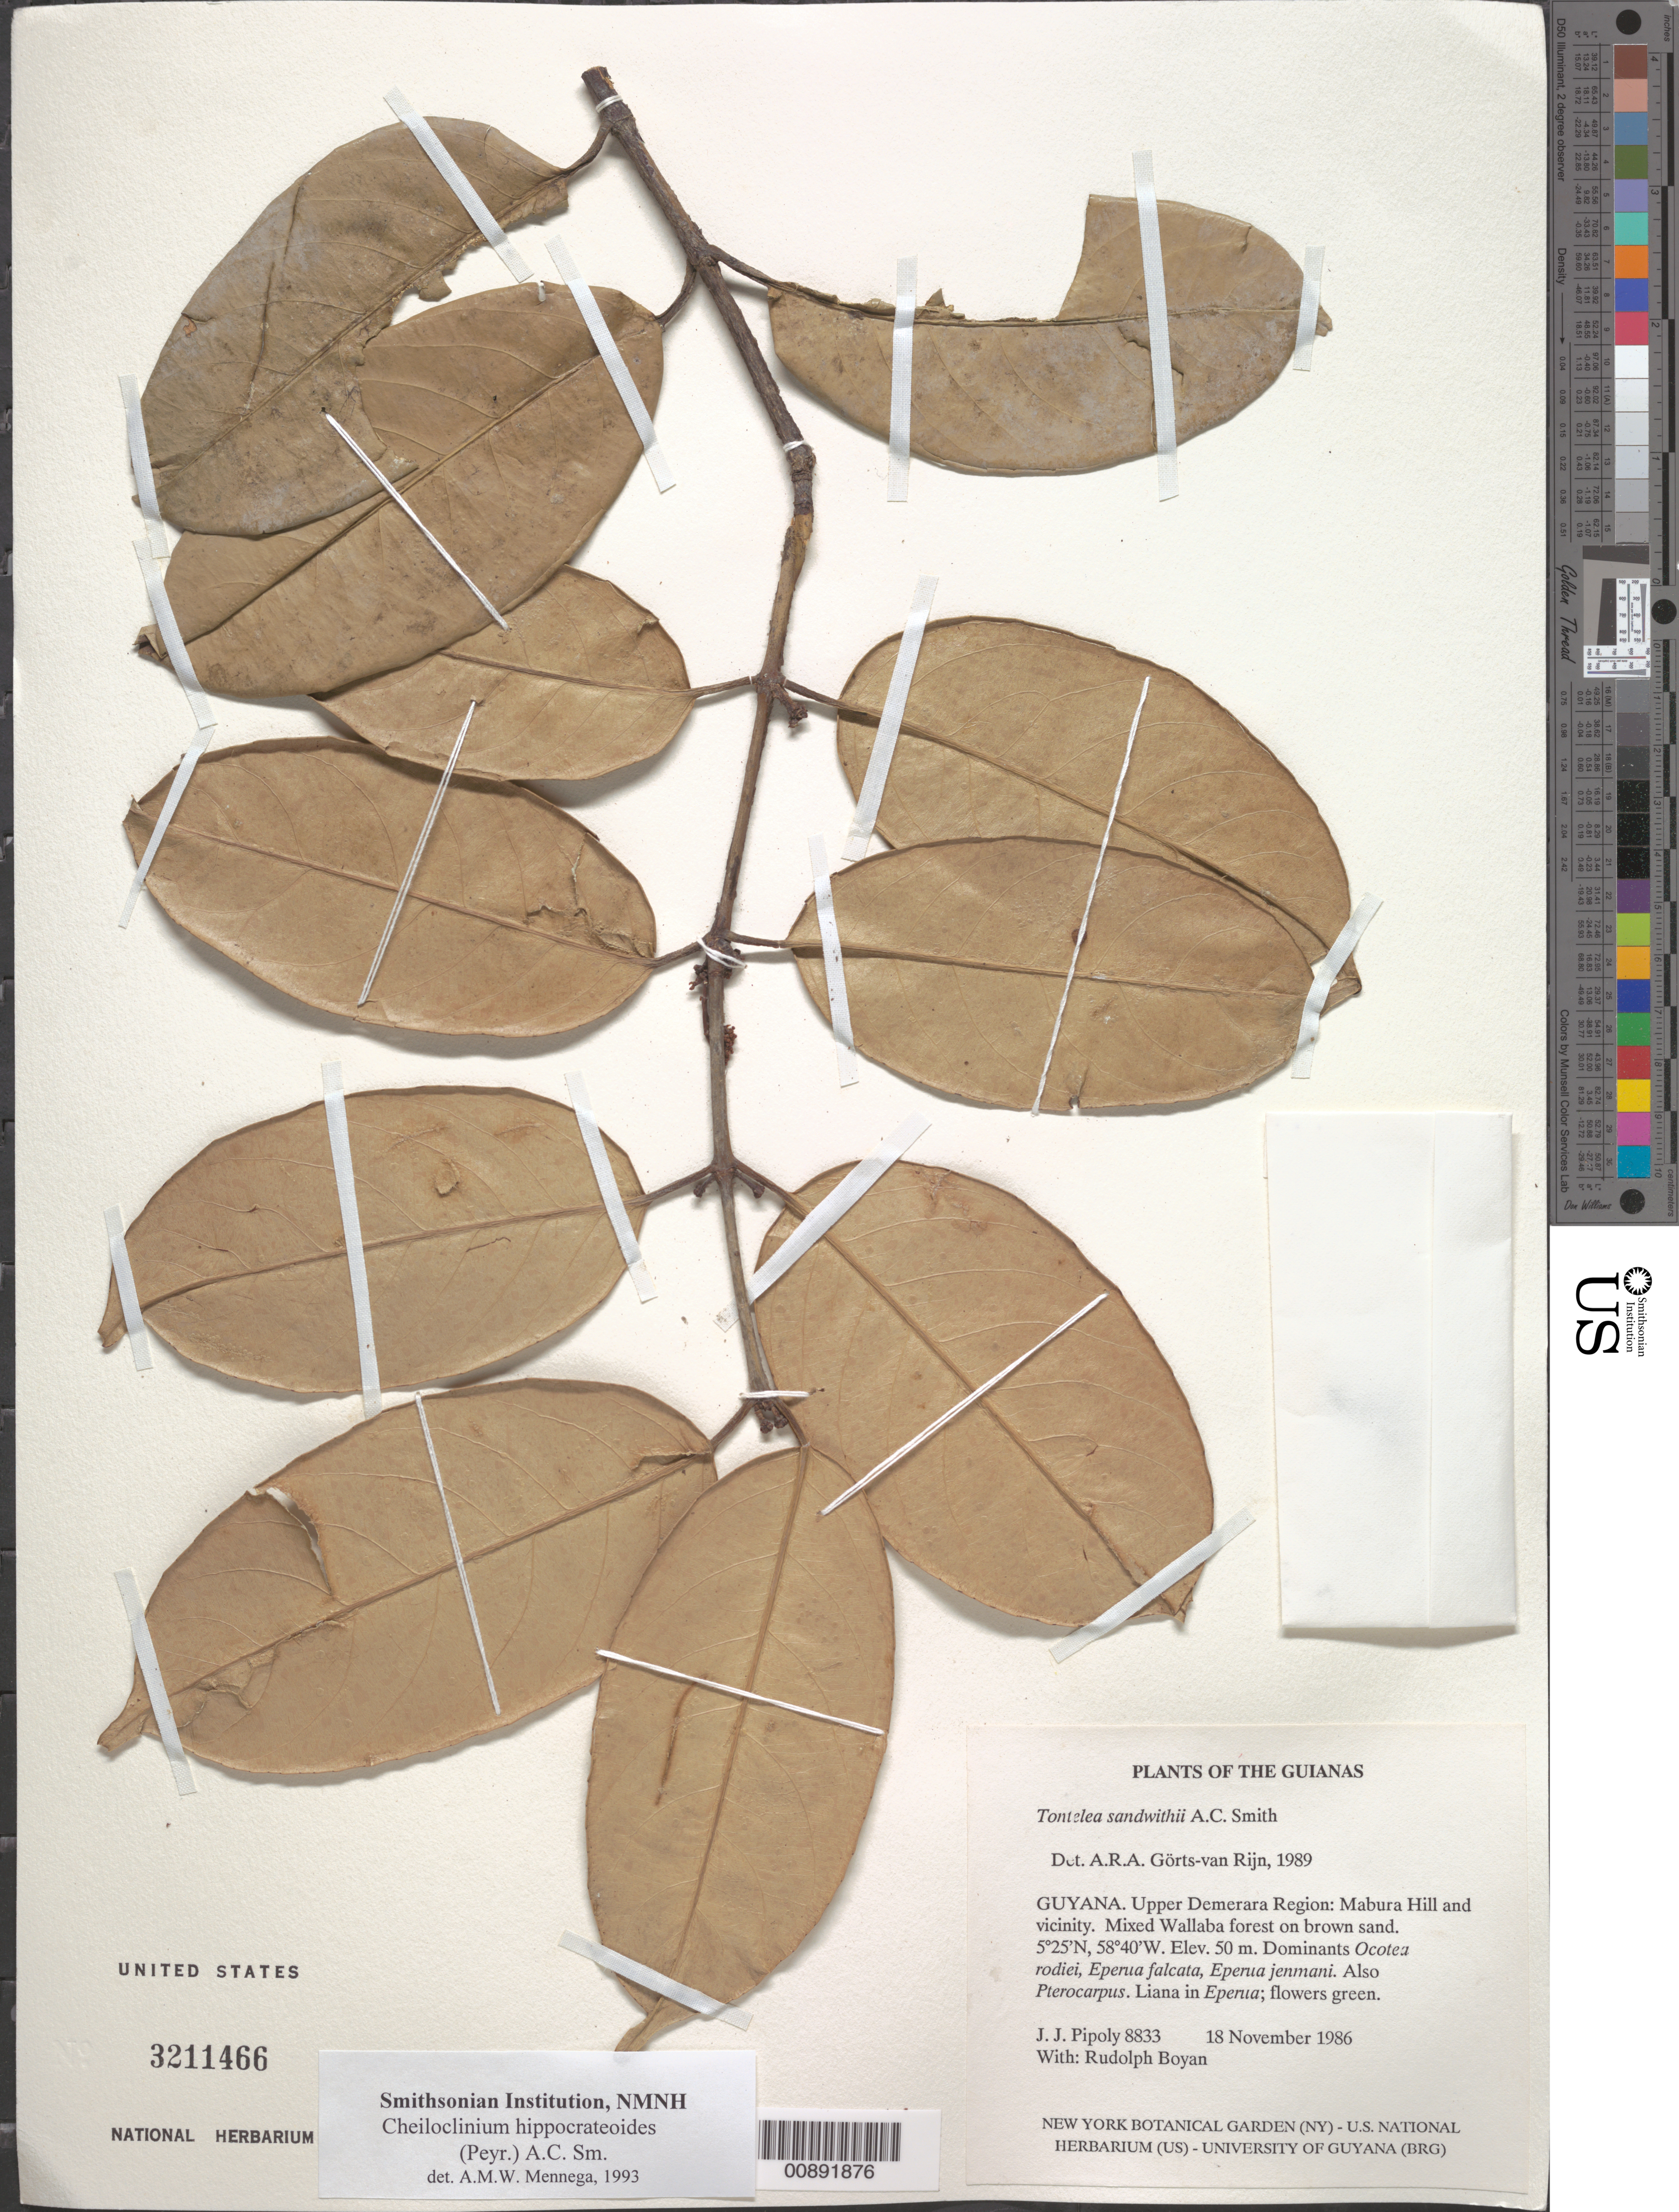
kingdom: Plantae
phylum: Tracheophyta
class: Magnoliopsida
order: Celastrales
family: Celastraceae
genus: Cheiloclinium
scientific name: Cheiloclinium hippocrateoides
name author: (Peyr.) A.C. Sm.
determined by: Mennega, A. M. W.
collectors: J. J. Pipoly & R. Boyan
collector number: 8833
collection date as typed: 18 November 1986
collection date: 1986-11-18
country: Guyana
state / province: U. Demerara-Berbice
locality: Mabura Hill and vicinity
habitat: Mixed Wallaba forest on brown sand. Dominants: Ocotea rodiaei, Eperua falcata, E. jenmanii. Pterocarpus also present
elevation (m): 50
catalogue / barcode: US 3211466